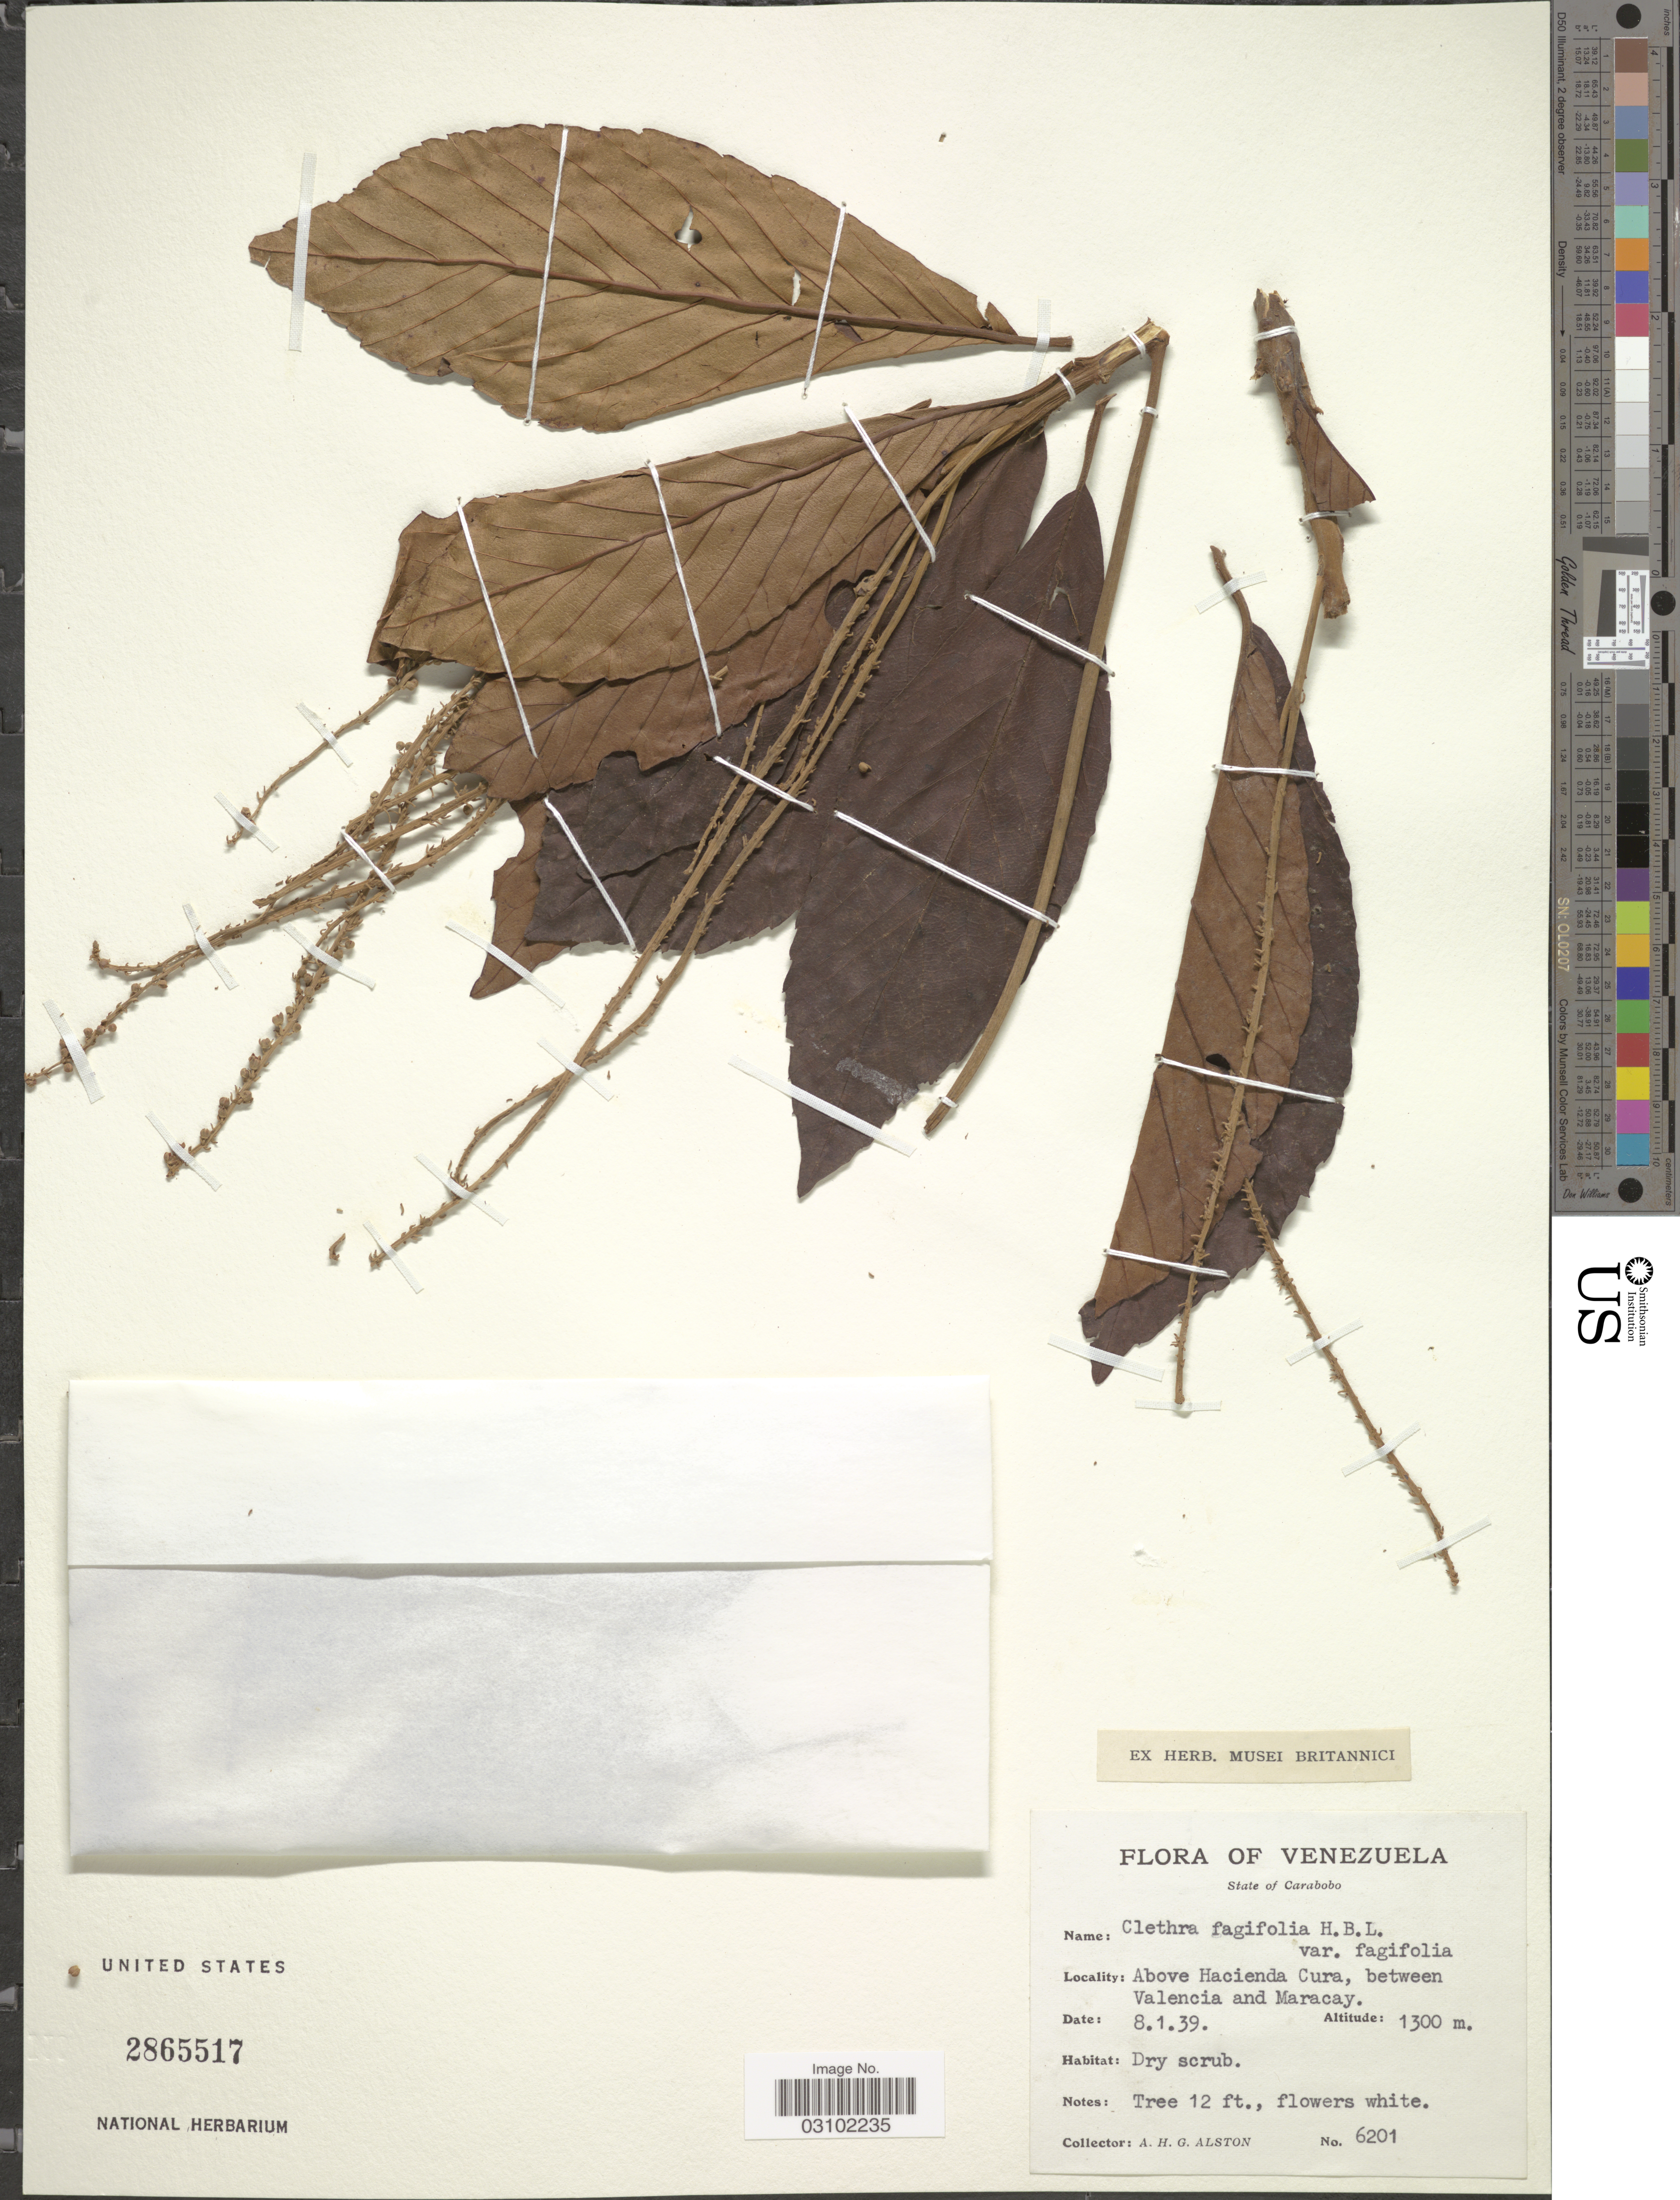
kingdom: Plantae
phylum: Tracheophyta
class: Magnoliopsida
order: Ericales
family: Clethraceae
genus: Clethra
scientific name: Clethra fagifolia var. fagifolia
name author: Kunth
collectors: A. H. Alston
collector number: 6201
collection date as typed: Transcribed d/m/y: 8/1/39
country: Venezuela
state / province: Carabobo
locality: Above Hacienda Cura, between Valencia and Maracay.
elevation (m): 1300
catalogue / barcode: US 2865517